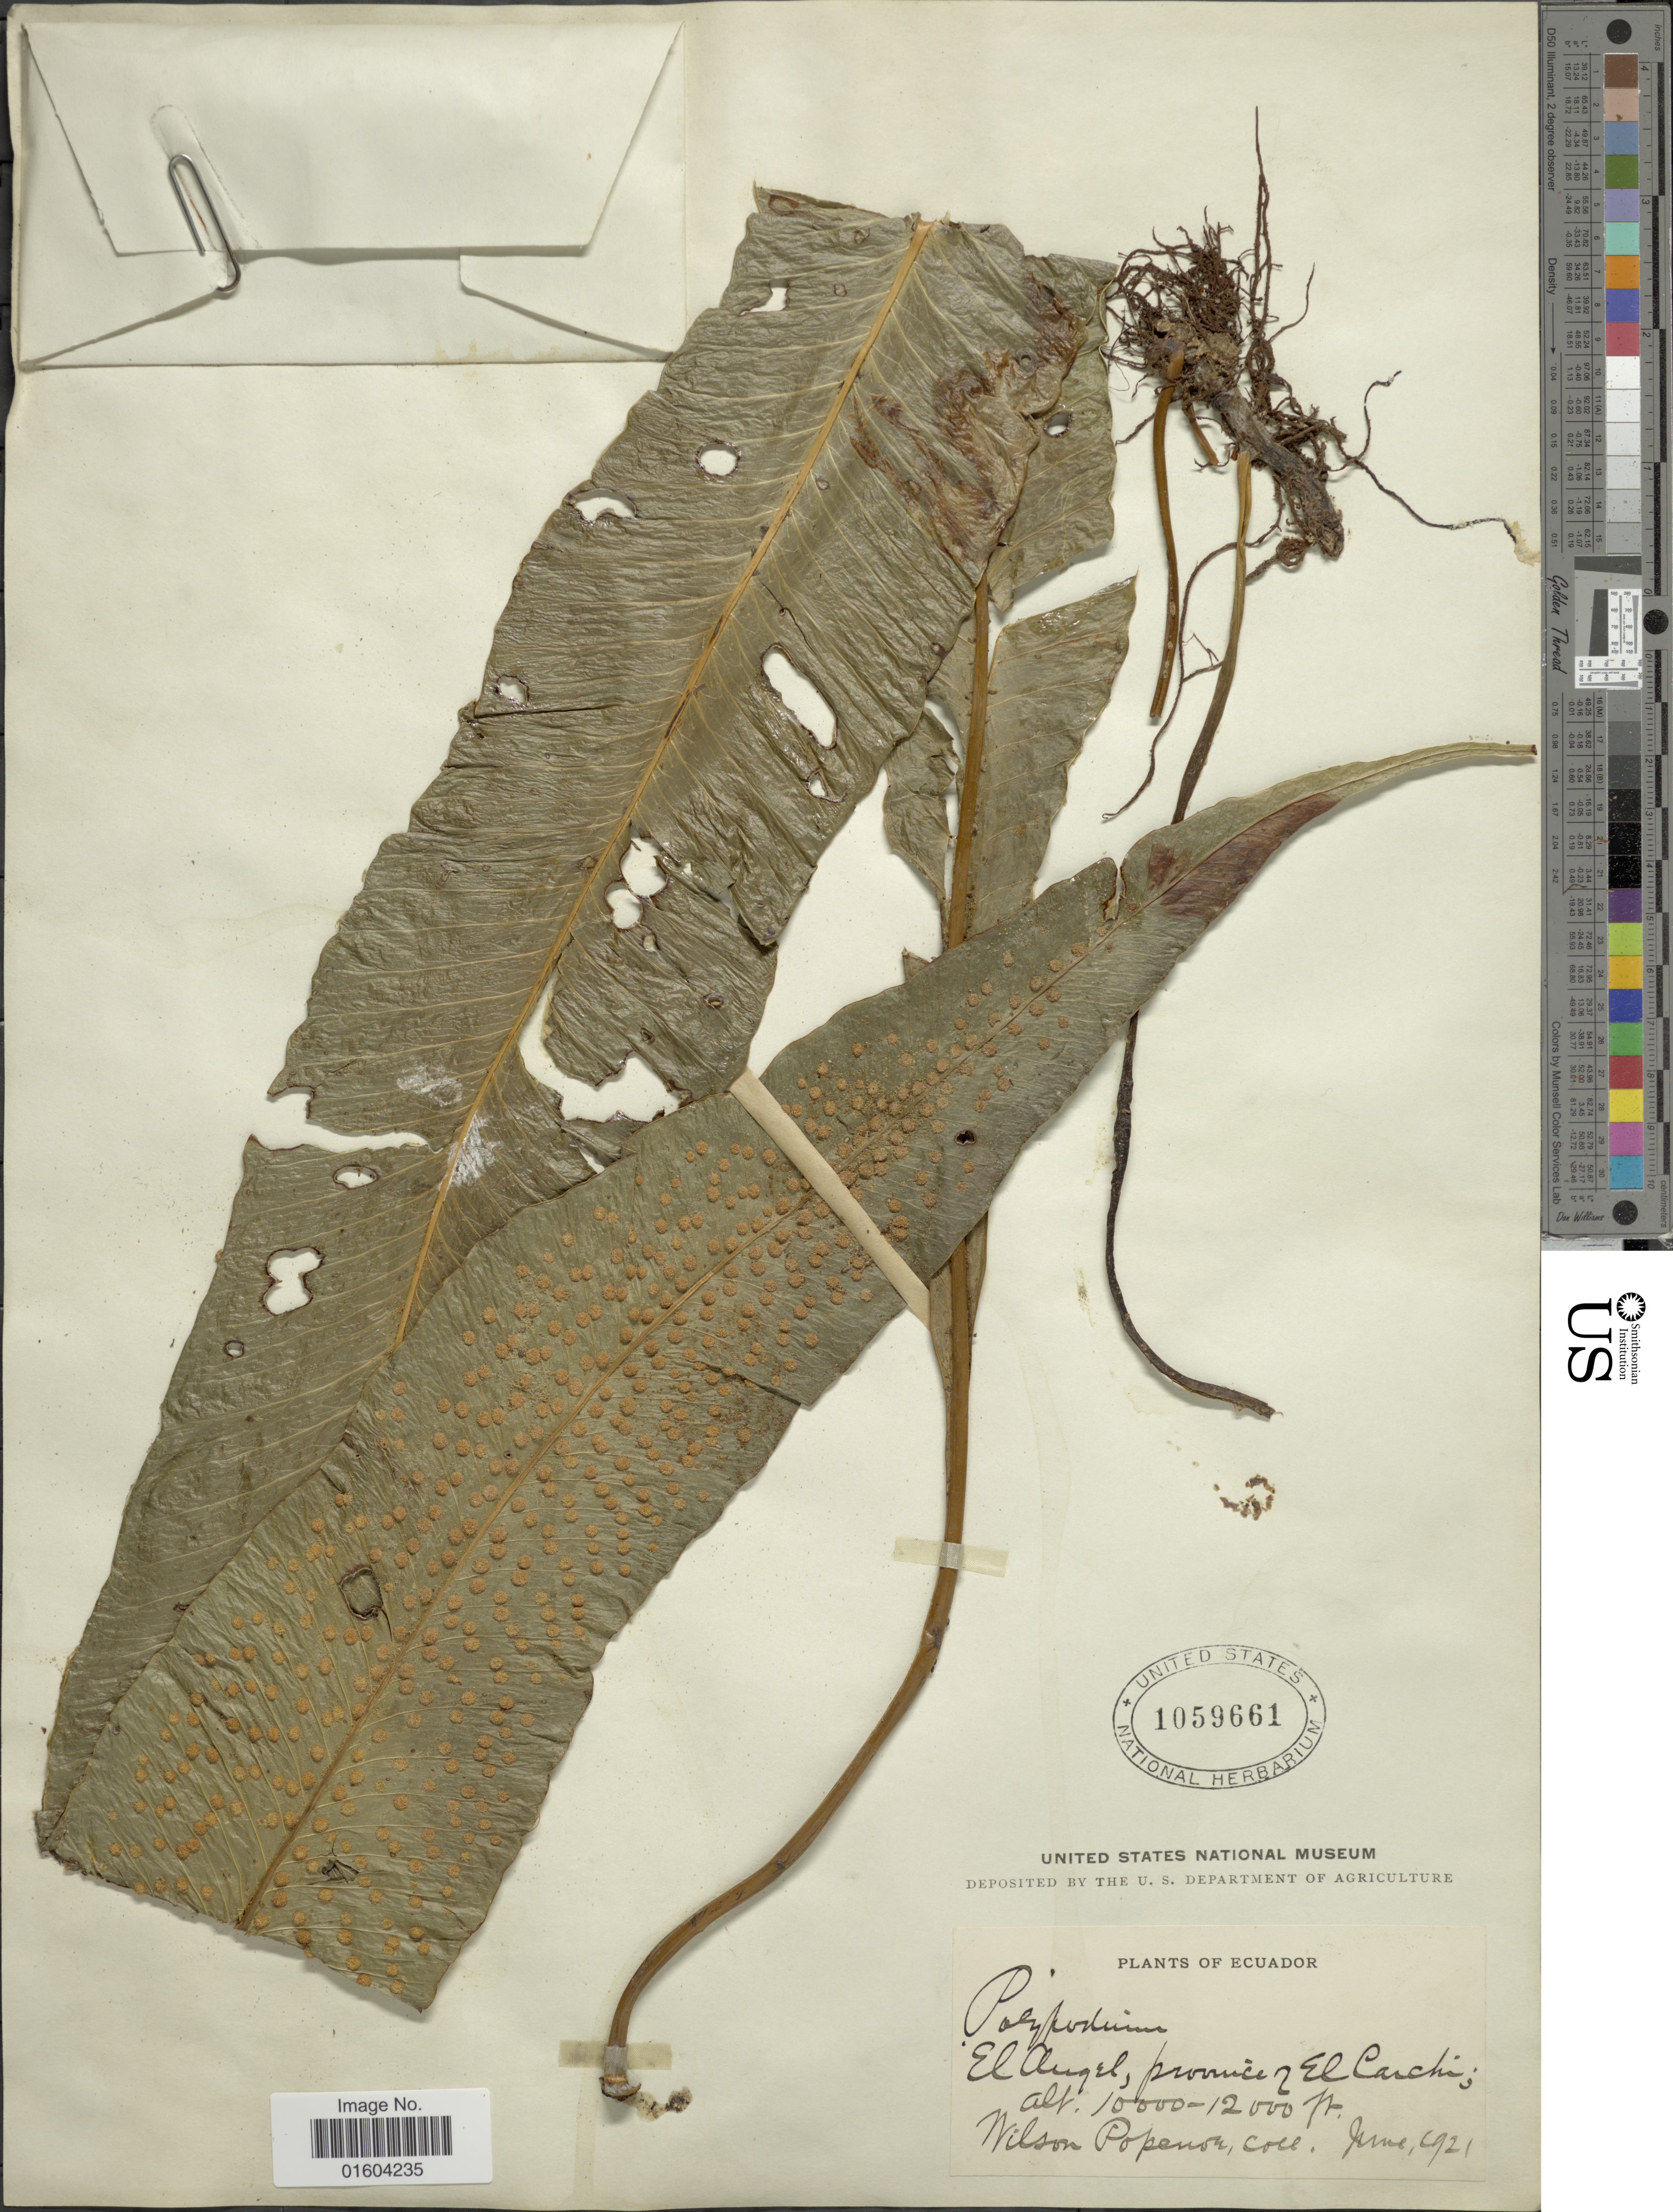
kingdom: Plantae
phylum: Tracheophyta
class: Polypodiopsida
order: Polypodiales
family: Polypodiaceae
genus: Campyloneurum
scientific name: Campyloneurum cochense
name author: (Hieron.) Ching & Farw.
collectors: W. Popenoe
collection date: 1921-06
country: Ecuador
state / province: Carchi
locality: El Angel, province of El Carchi.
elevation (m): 3048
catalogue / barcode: US 1059661